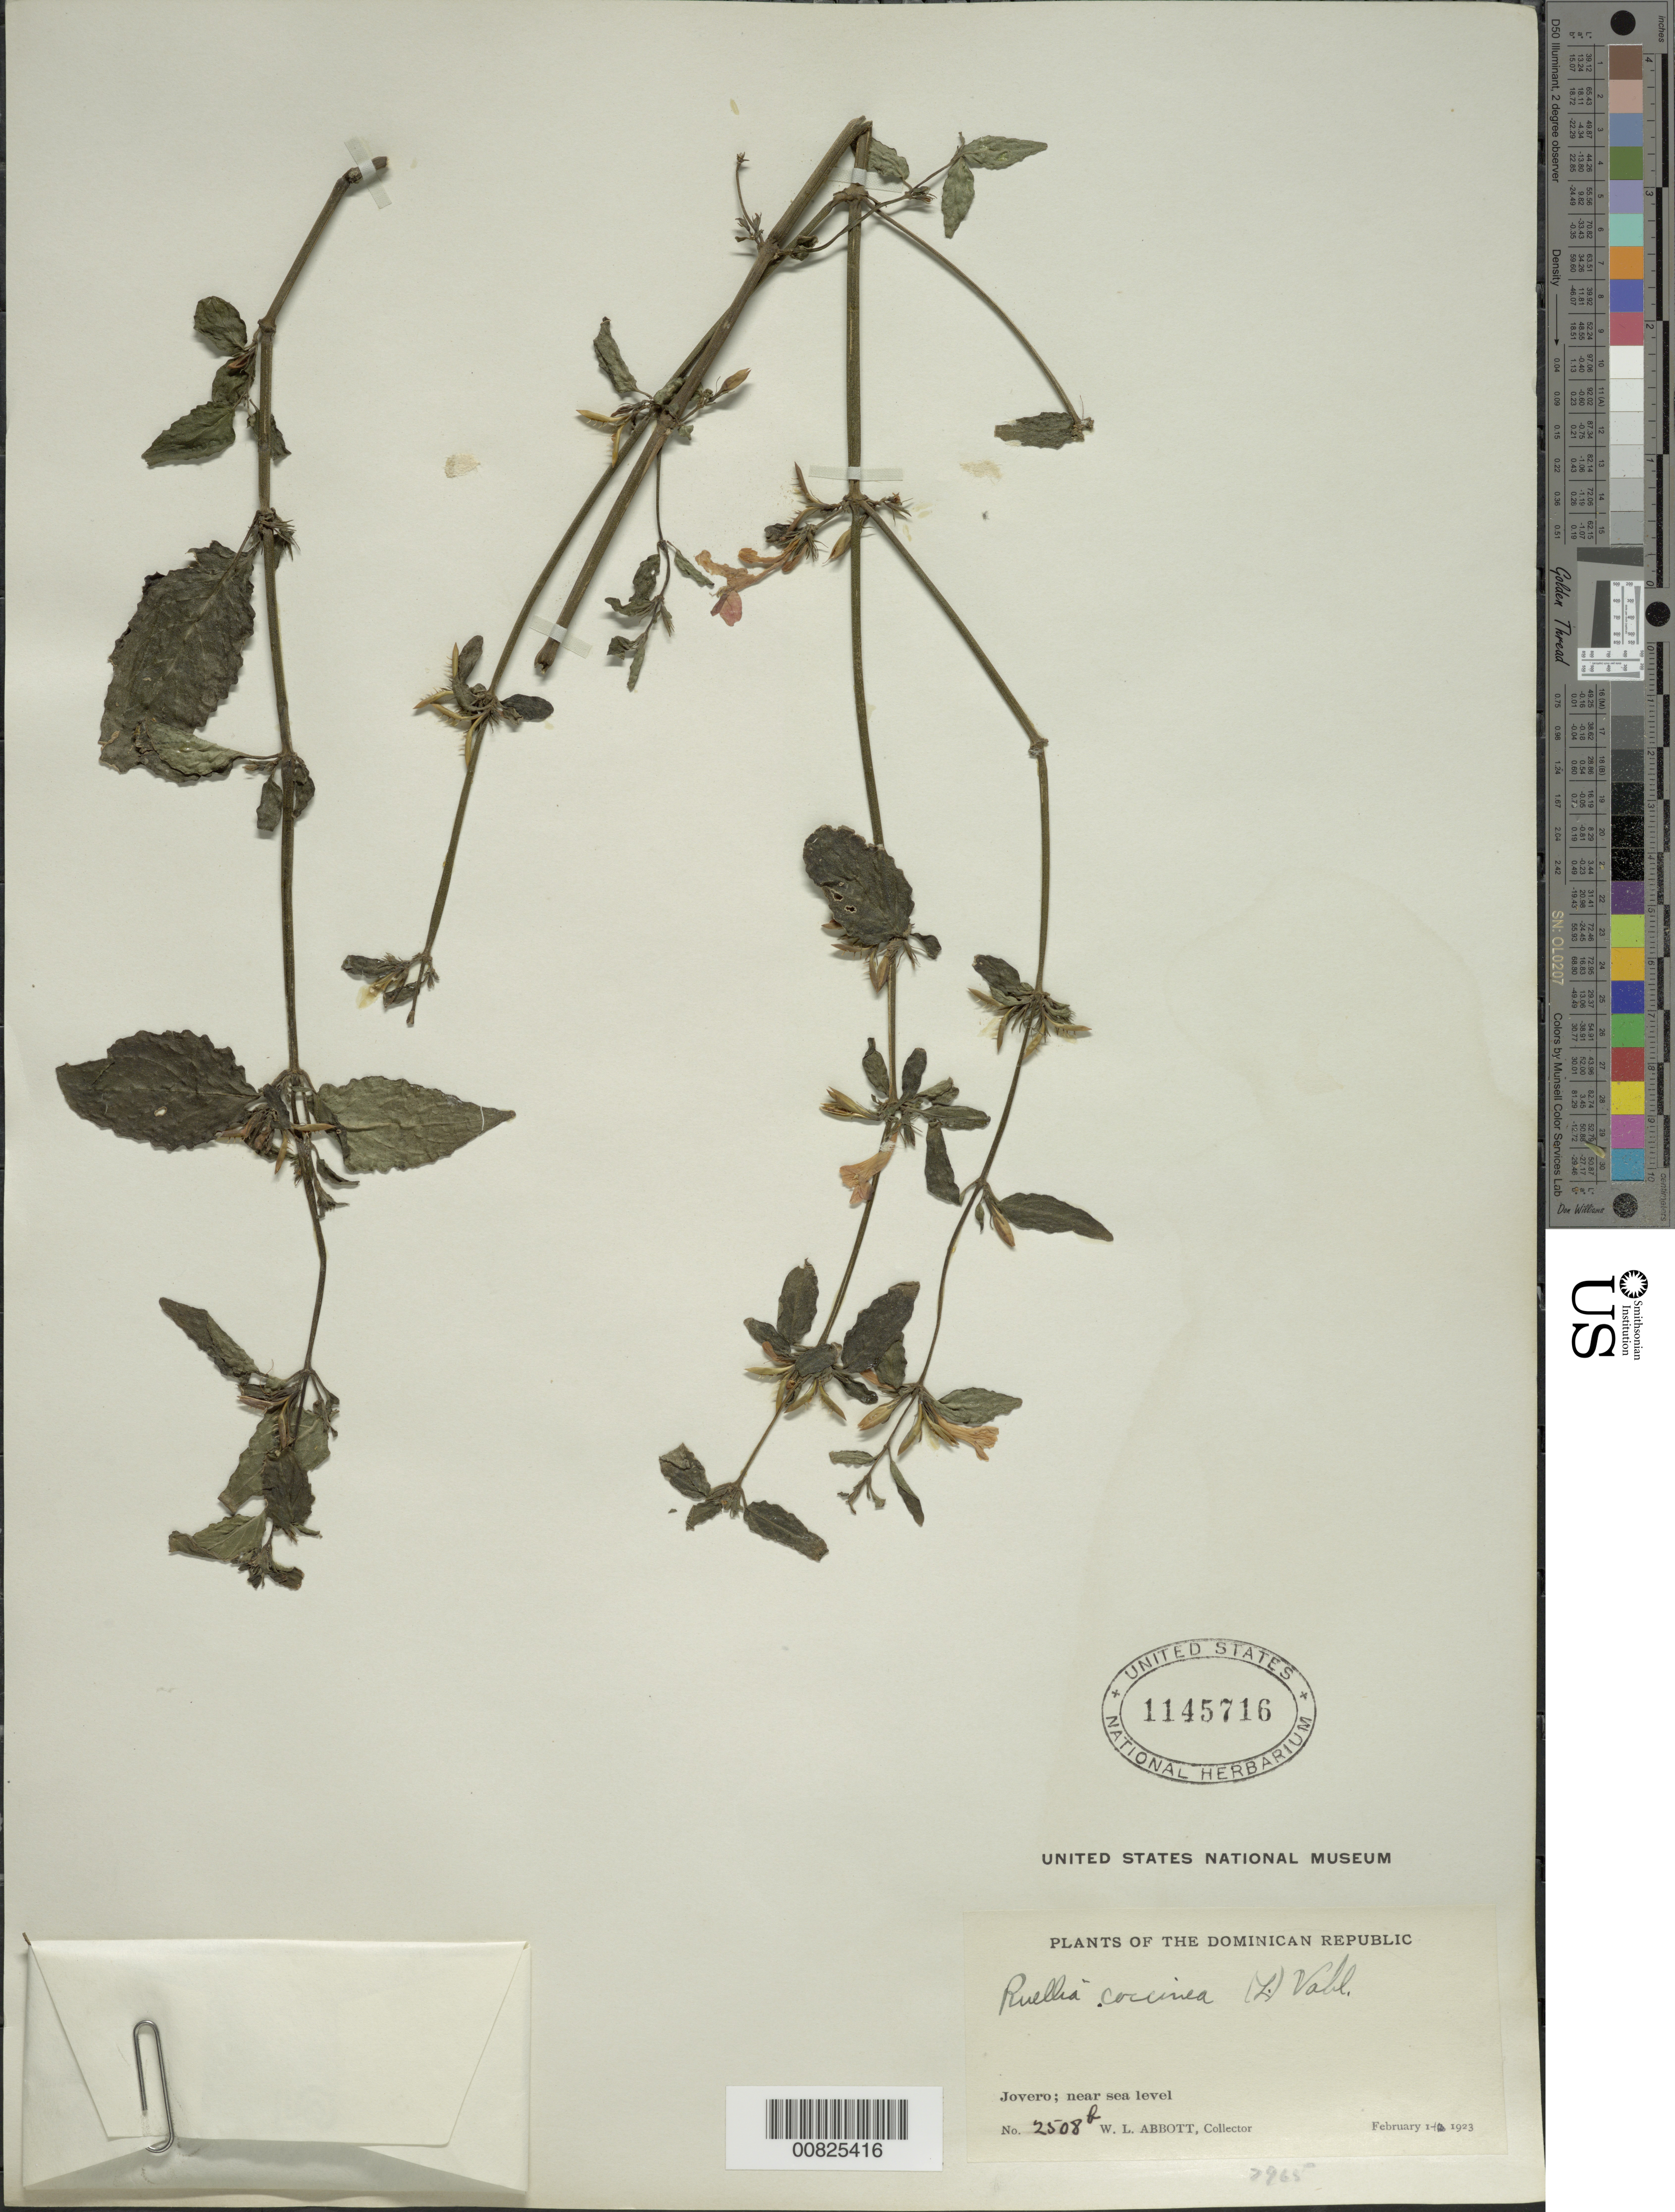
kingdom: Plantae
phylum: Tracheophyta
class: Magnoliopsida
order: Lamiales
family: Acanthaceae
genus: Ruellia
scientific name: Ruellia coccinea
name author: (L.) Vahl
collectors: W. L. Abbott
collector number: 2508B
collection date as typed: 01 Feb 1913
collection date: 1913-02-01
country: Dominican Republic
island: Hispaniola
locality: Jovero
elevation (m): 0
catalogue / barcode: US 1145716